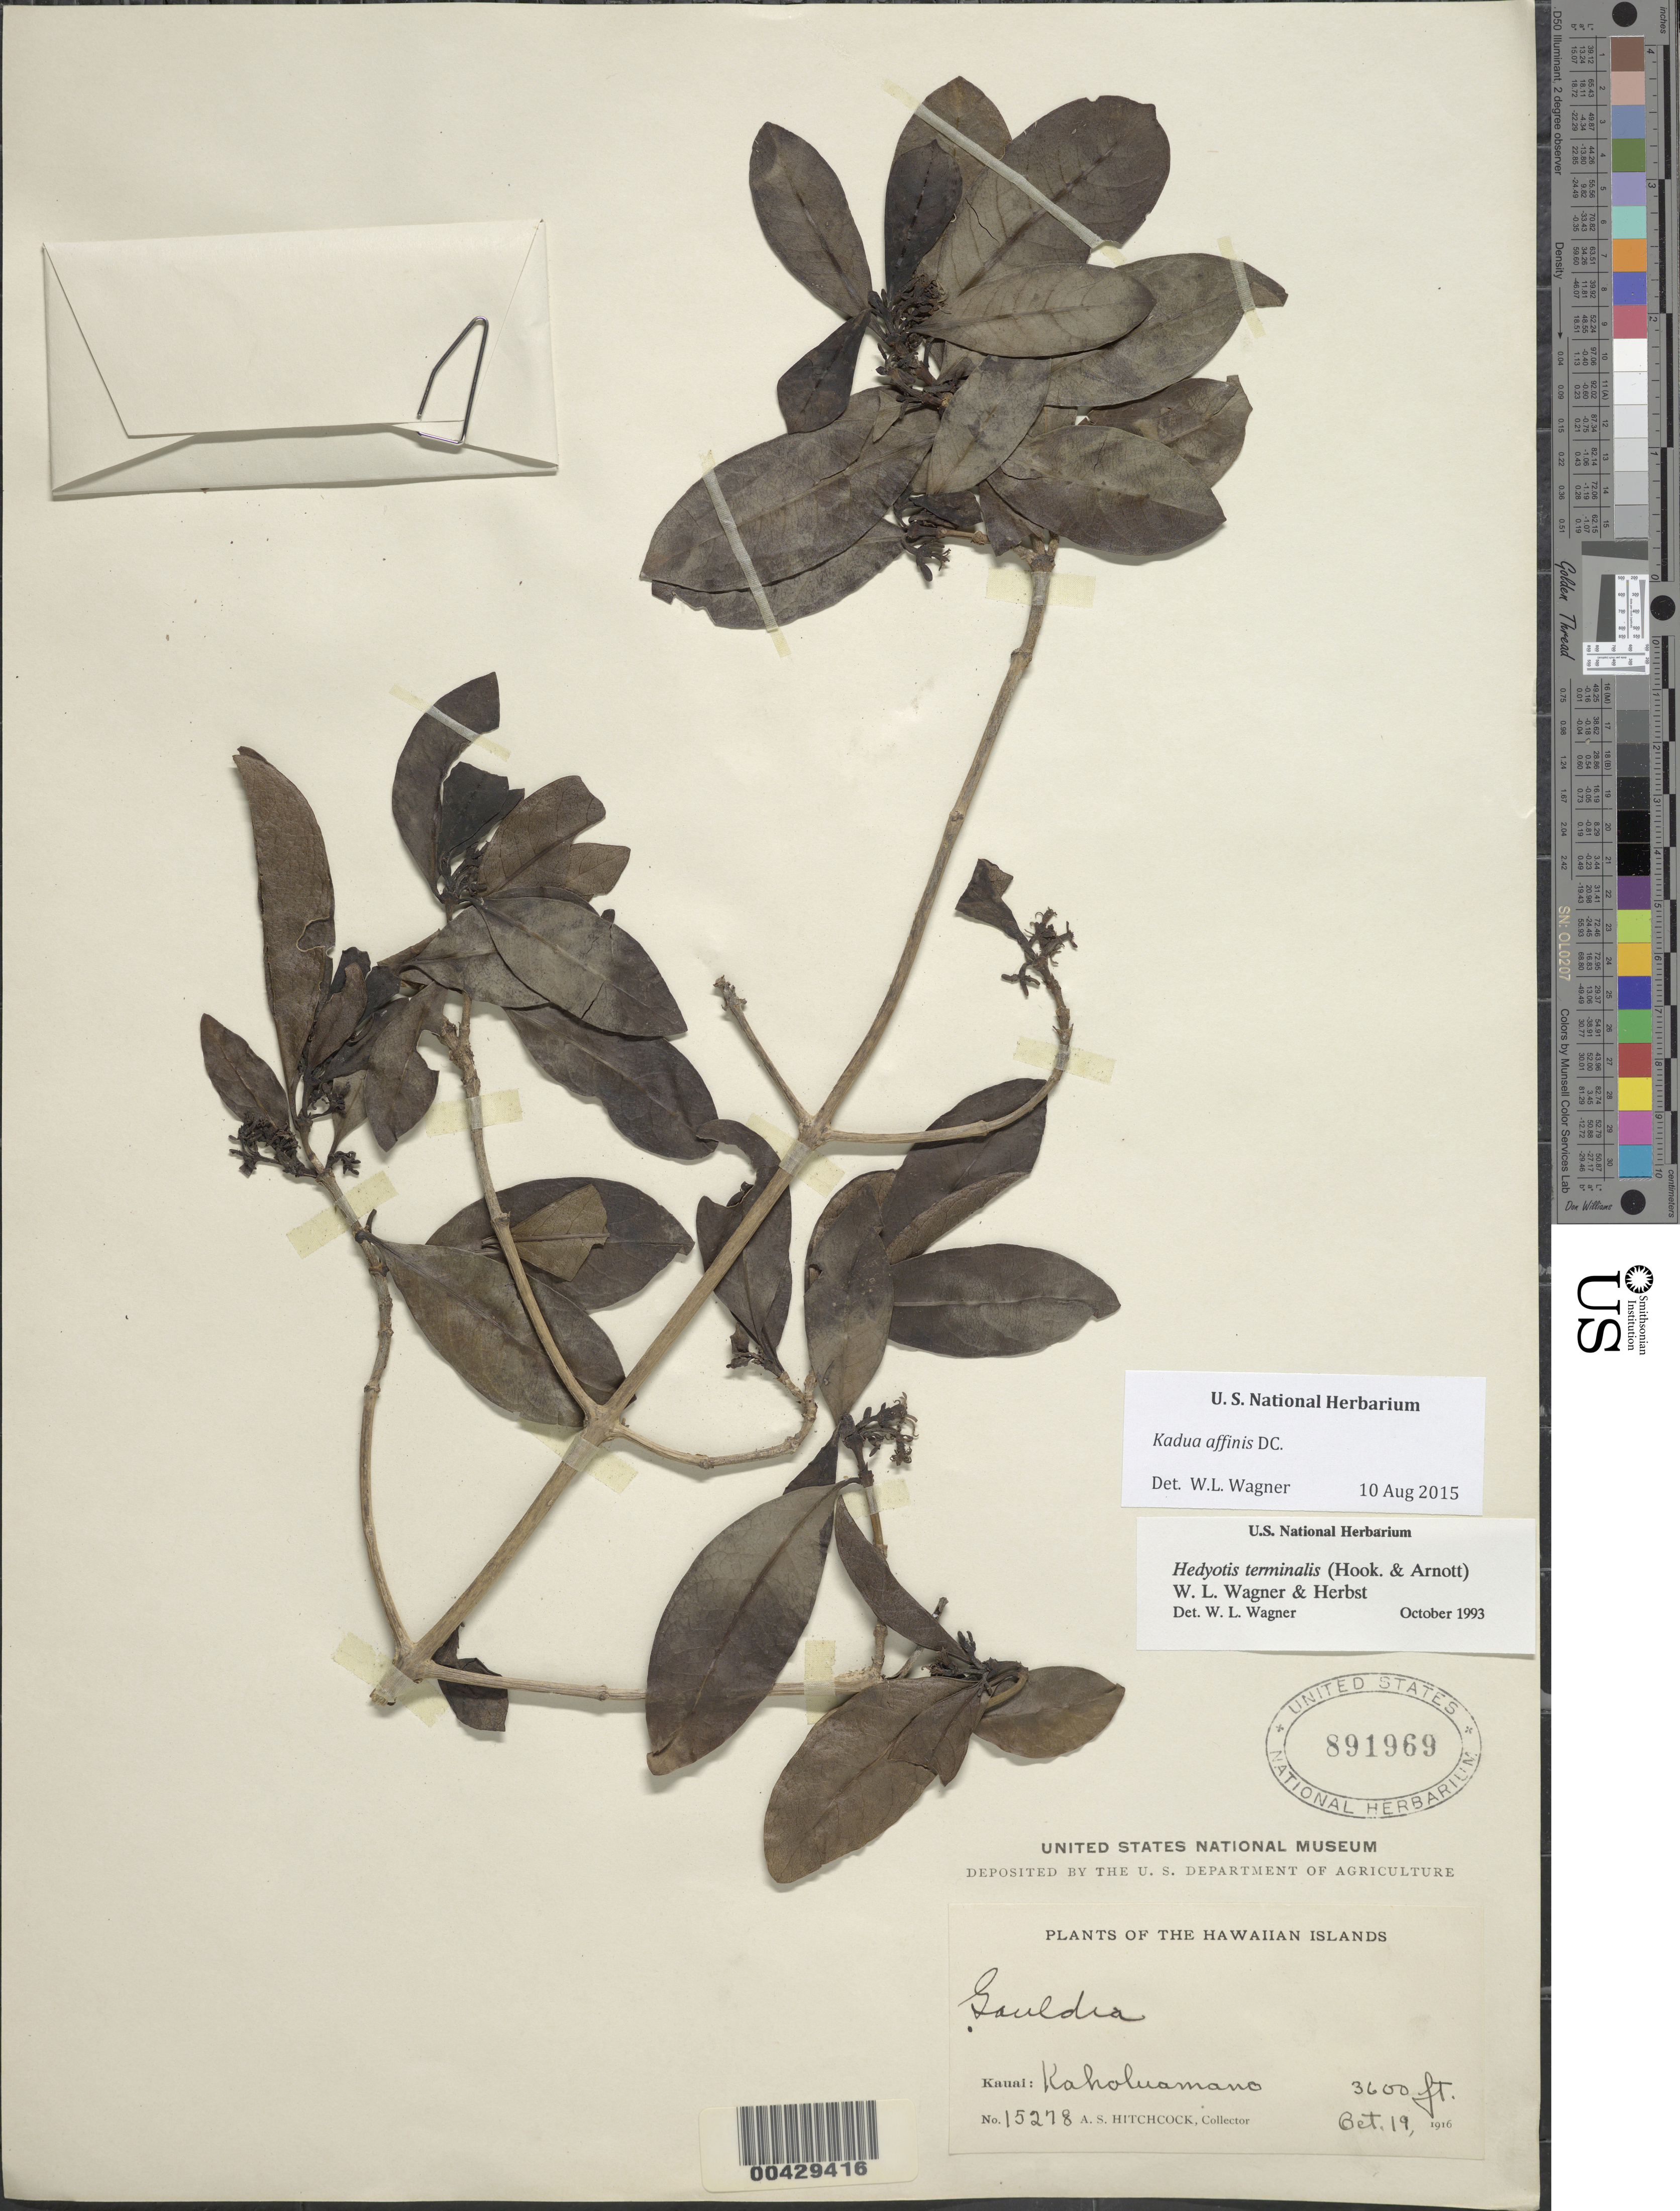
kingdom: Plantae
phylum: Tracheophyta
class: Magnoliopsida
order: Gentianales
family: Rubiaceae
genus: Kadua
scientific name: Kadua affinis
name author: DC.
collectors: A. S. Hitchcock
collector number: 15278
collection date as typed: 19 Oct 1916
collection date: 1916-10-19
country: United States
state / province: Hawaii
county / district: Kauai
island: Kaua'i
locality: Kaholuamano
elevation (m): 1097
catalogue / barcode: US 891969